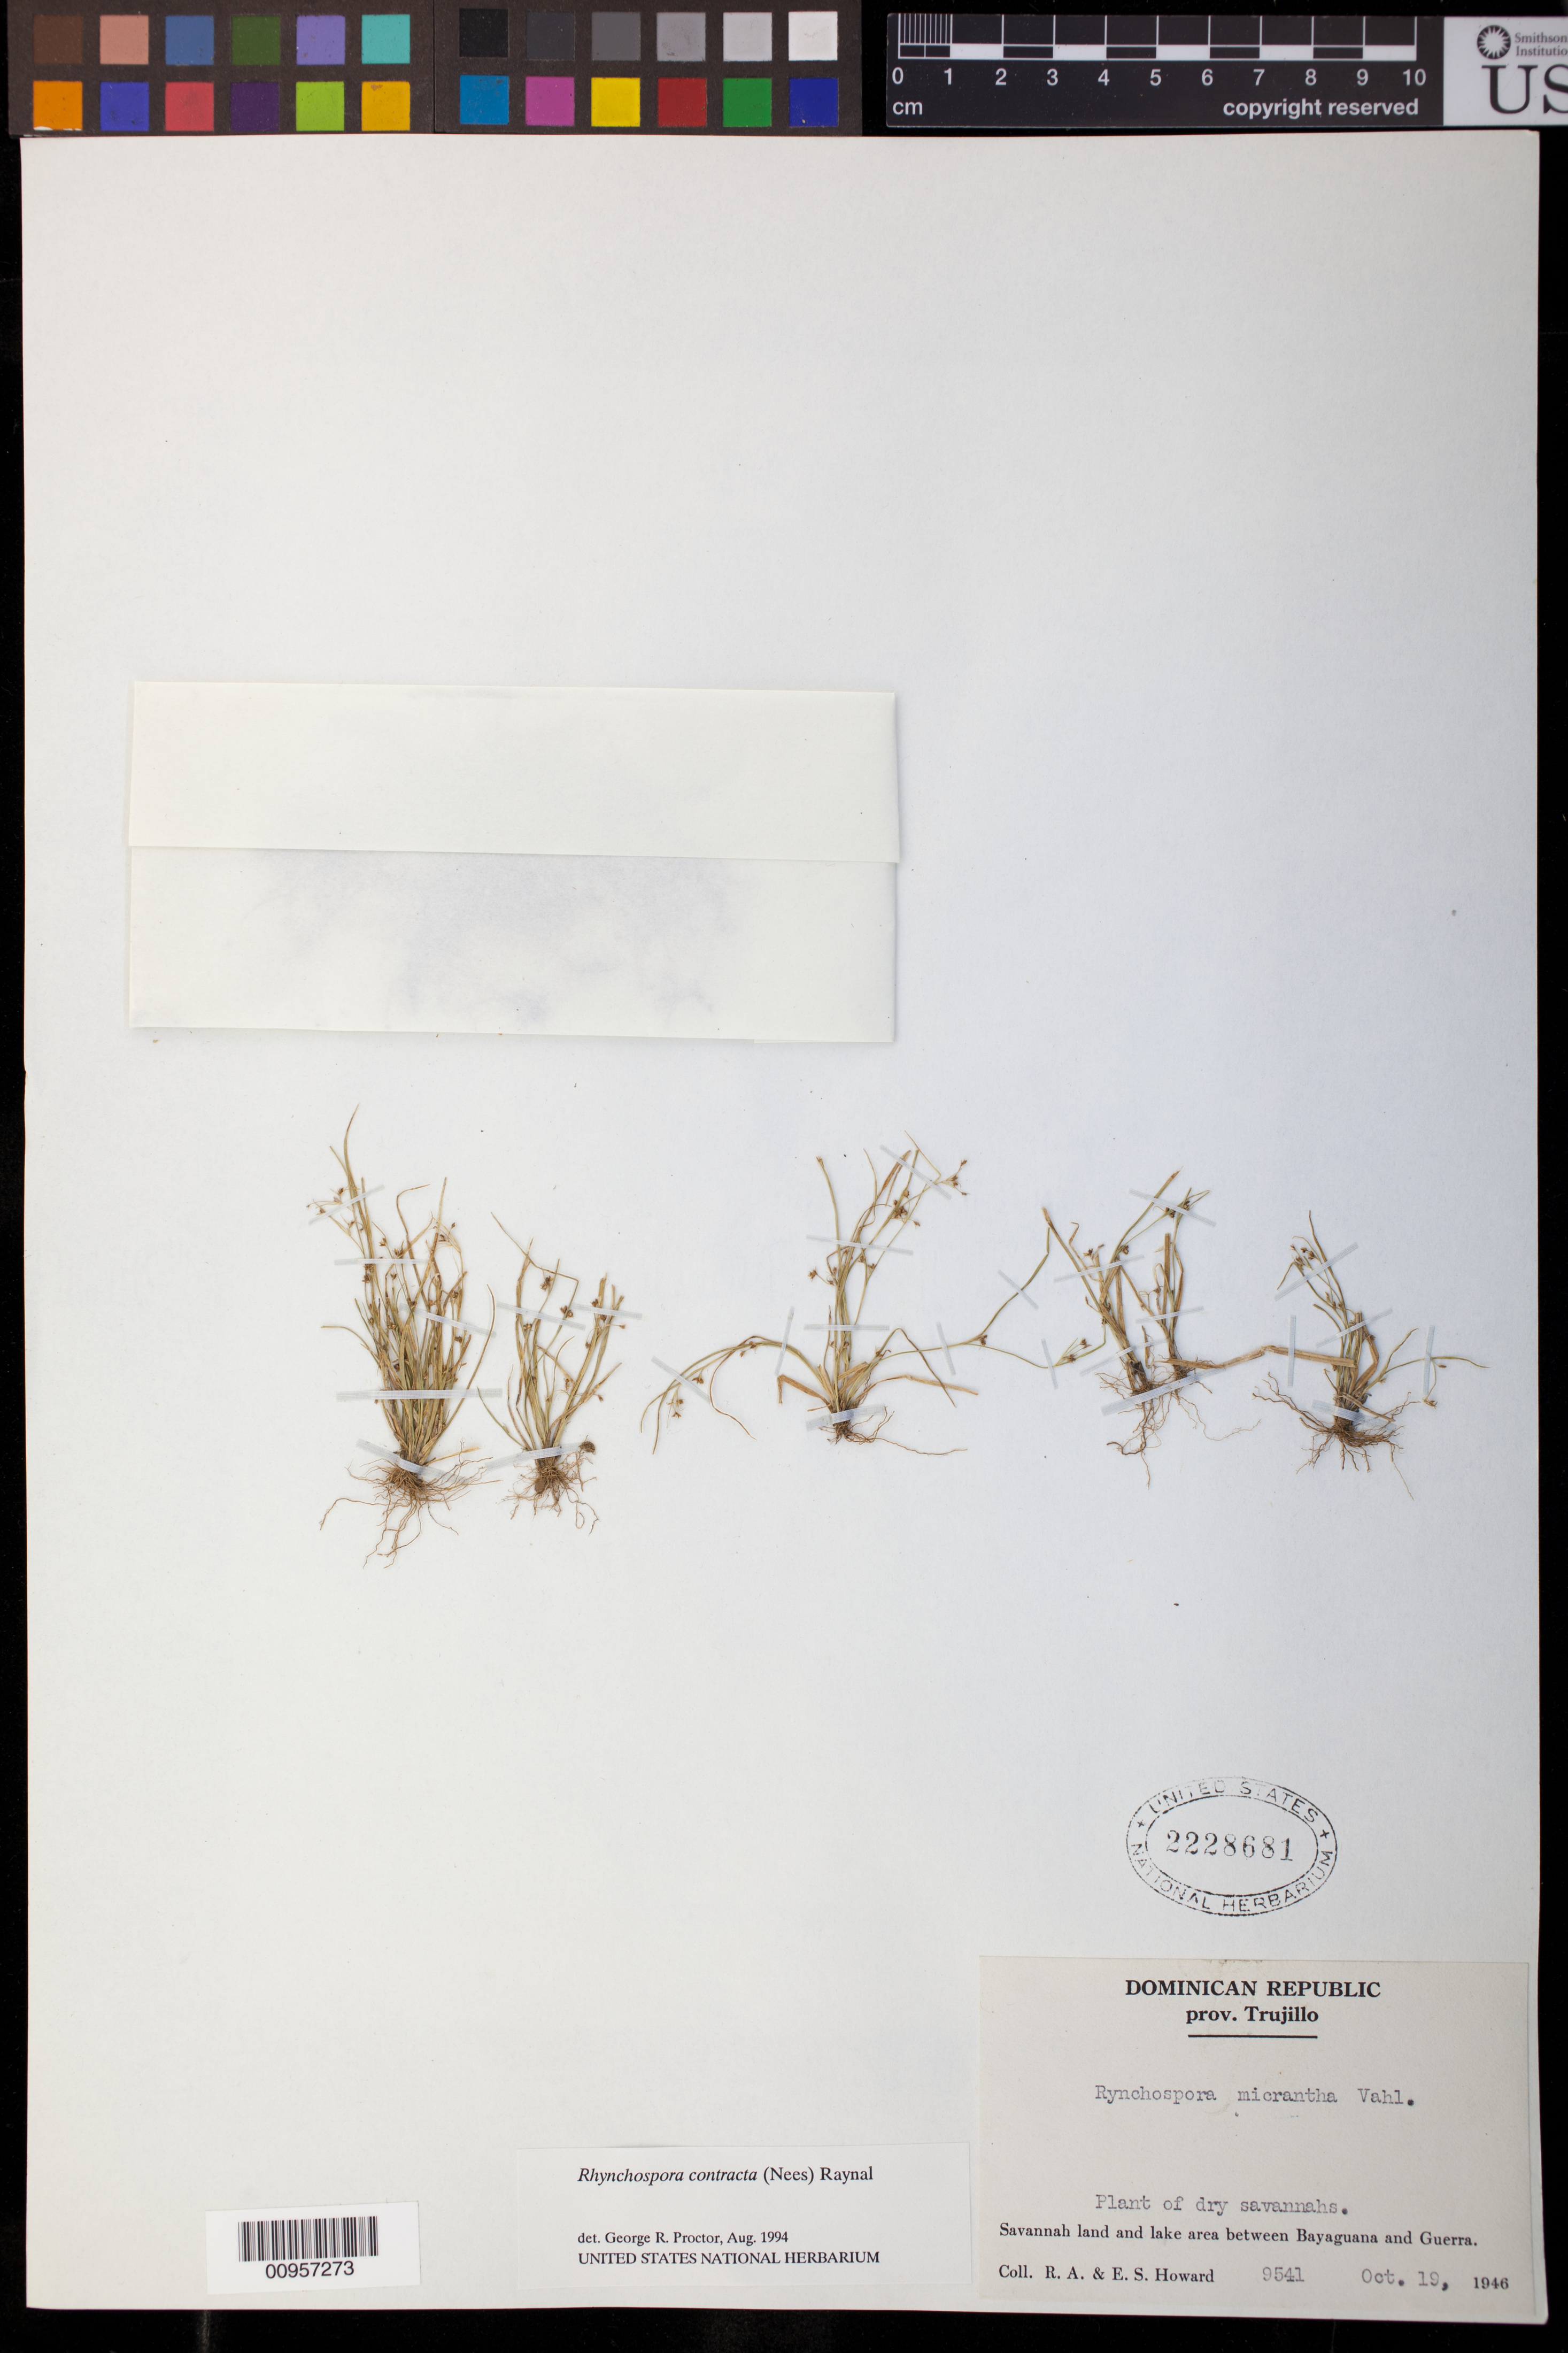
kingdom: Plantae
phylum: Tracheophyta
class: Liliopsida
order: Poales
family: Cyperaceae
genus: Rhynchospora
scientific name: Rhynchospora contracta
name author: (Nees) J. Raynal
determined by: Proctor, G. R.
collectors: R. A. Howard & E. S. Howard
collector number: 9541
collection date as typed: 19 Oct 1946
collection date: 1946-10-19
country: Dominican Republic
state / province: Santo Domingo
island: Hispaniola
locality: Savannah land and lake area between Bayaguana and Guerra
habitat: Dry savannahs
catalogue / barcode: US 2228681